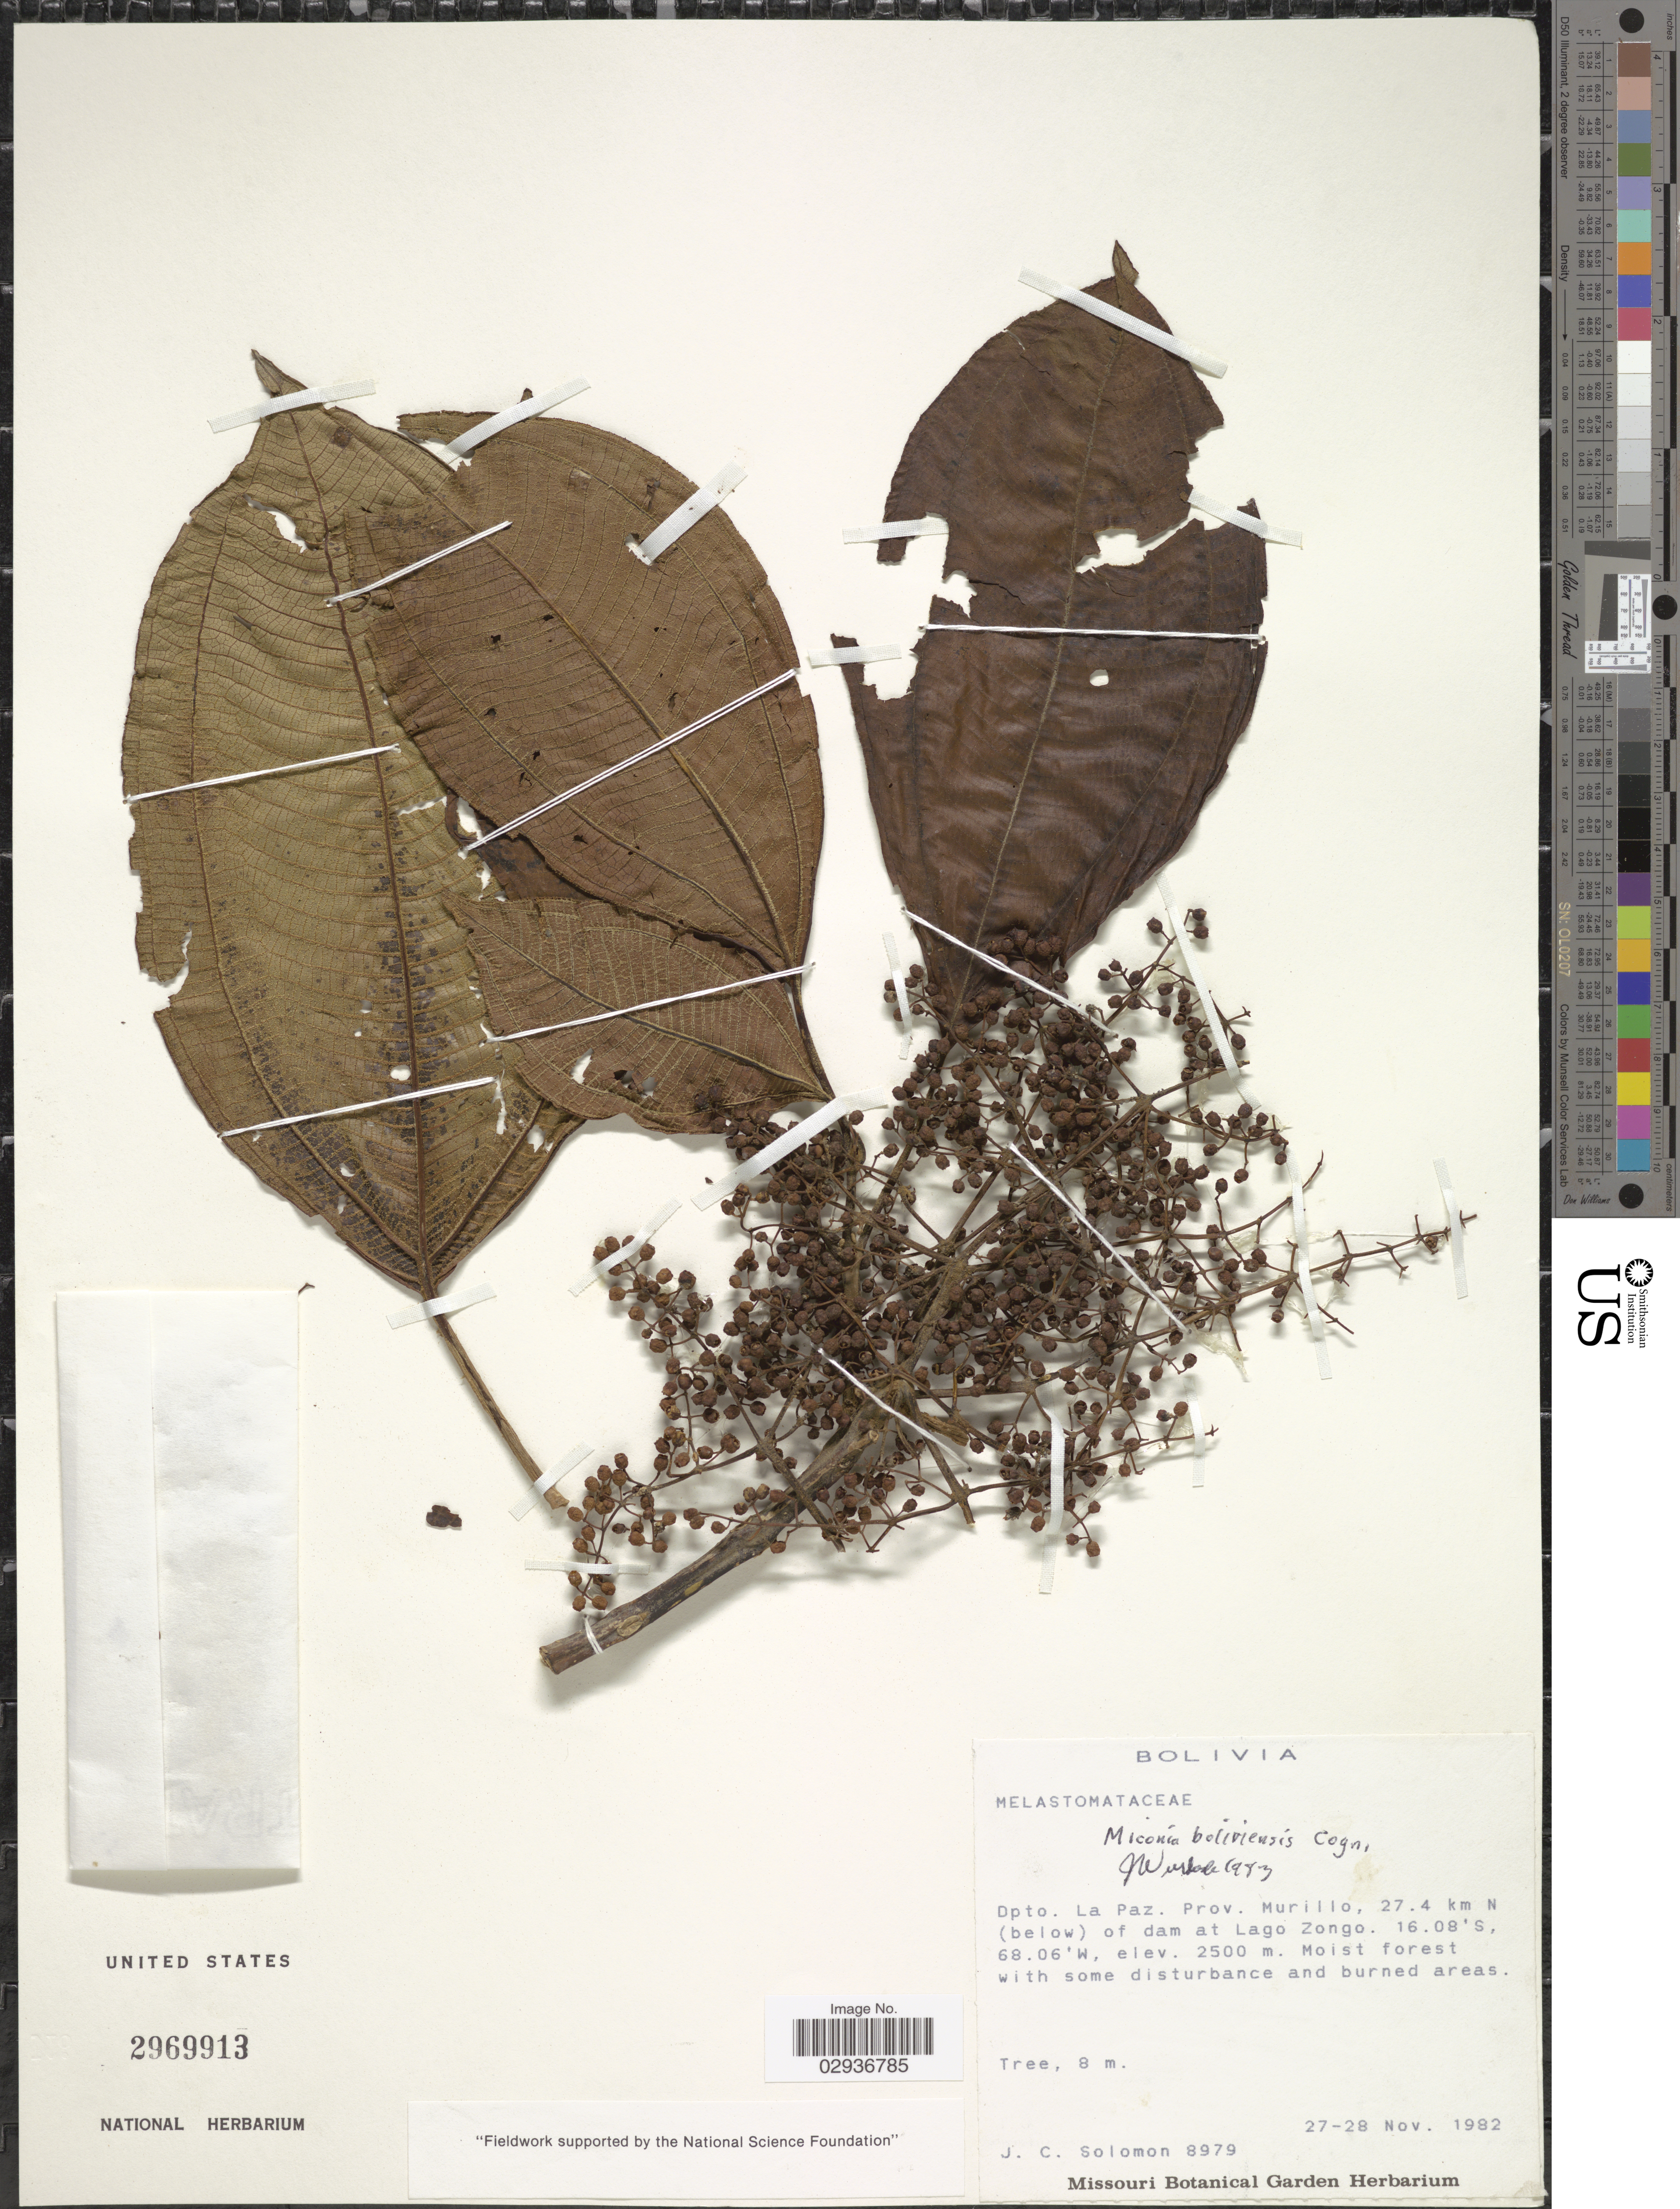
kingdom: Plantae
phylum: Tracheophyta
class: Magnoliopsida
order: Myrtales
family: Melastomataceae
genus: Miconia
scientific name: Miconia bolivarensis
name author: Wurdack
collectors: J. C. Solomon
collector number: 8979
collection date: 1982-11-27/1982-11-28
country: Bolivia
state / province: La Paz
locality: Dpto. La Paz. Prov. Murillo, 27.4 km N (below) of dam at Lago Zongo.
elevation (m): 2500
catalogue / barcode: US 2969913